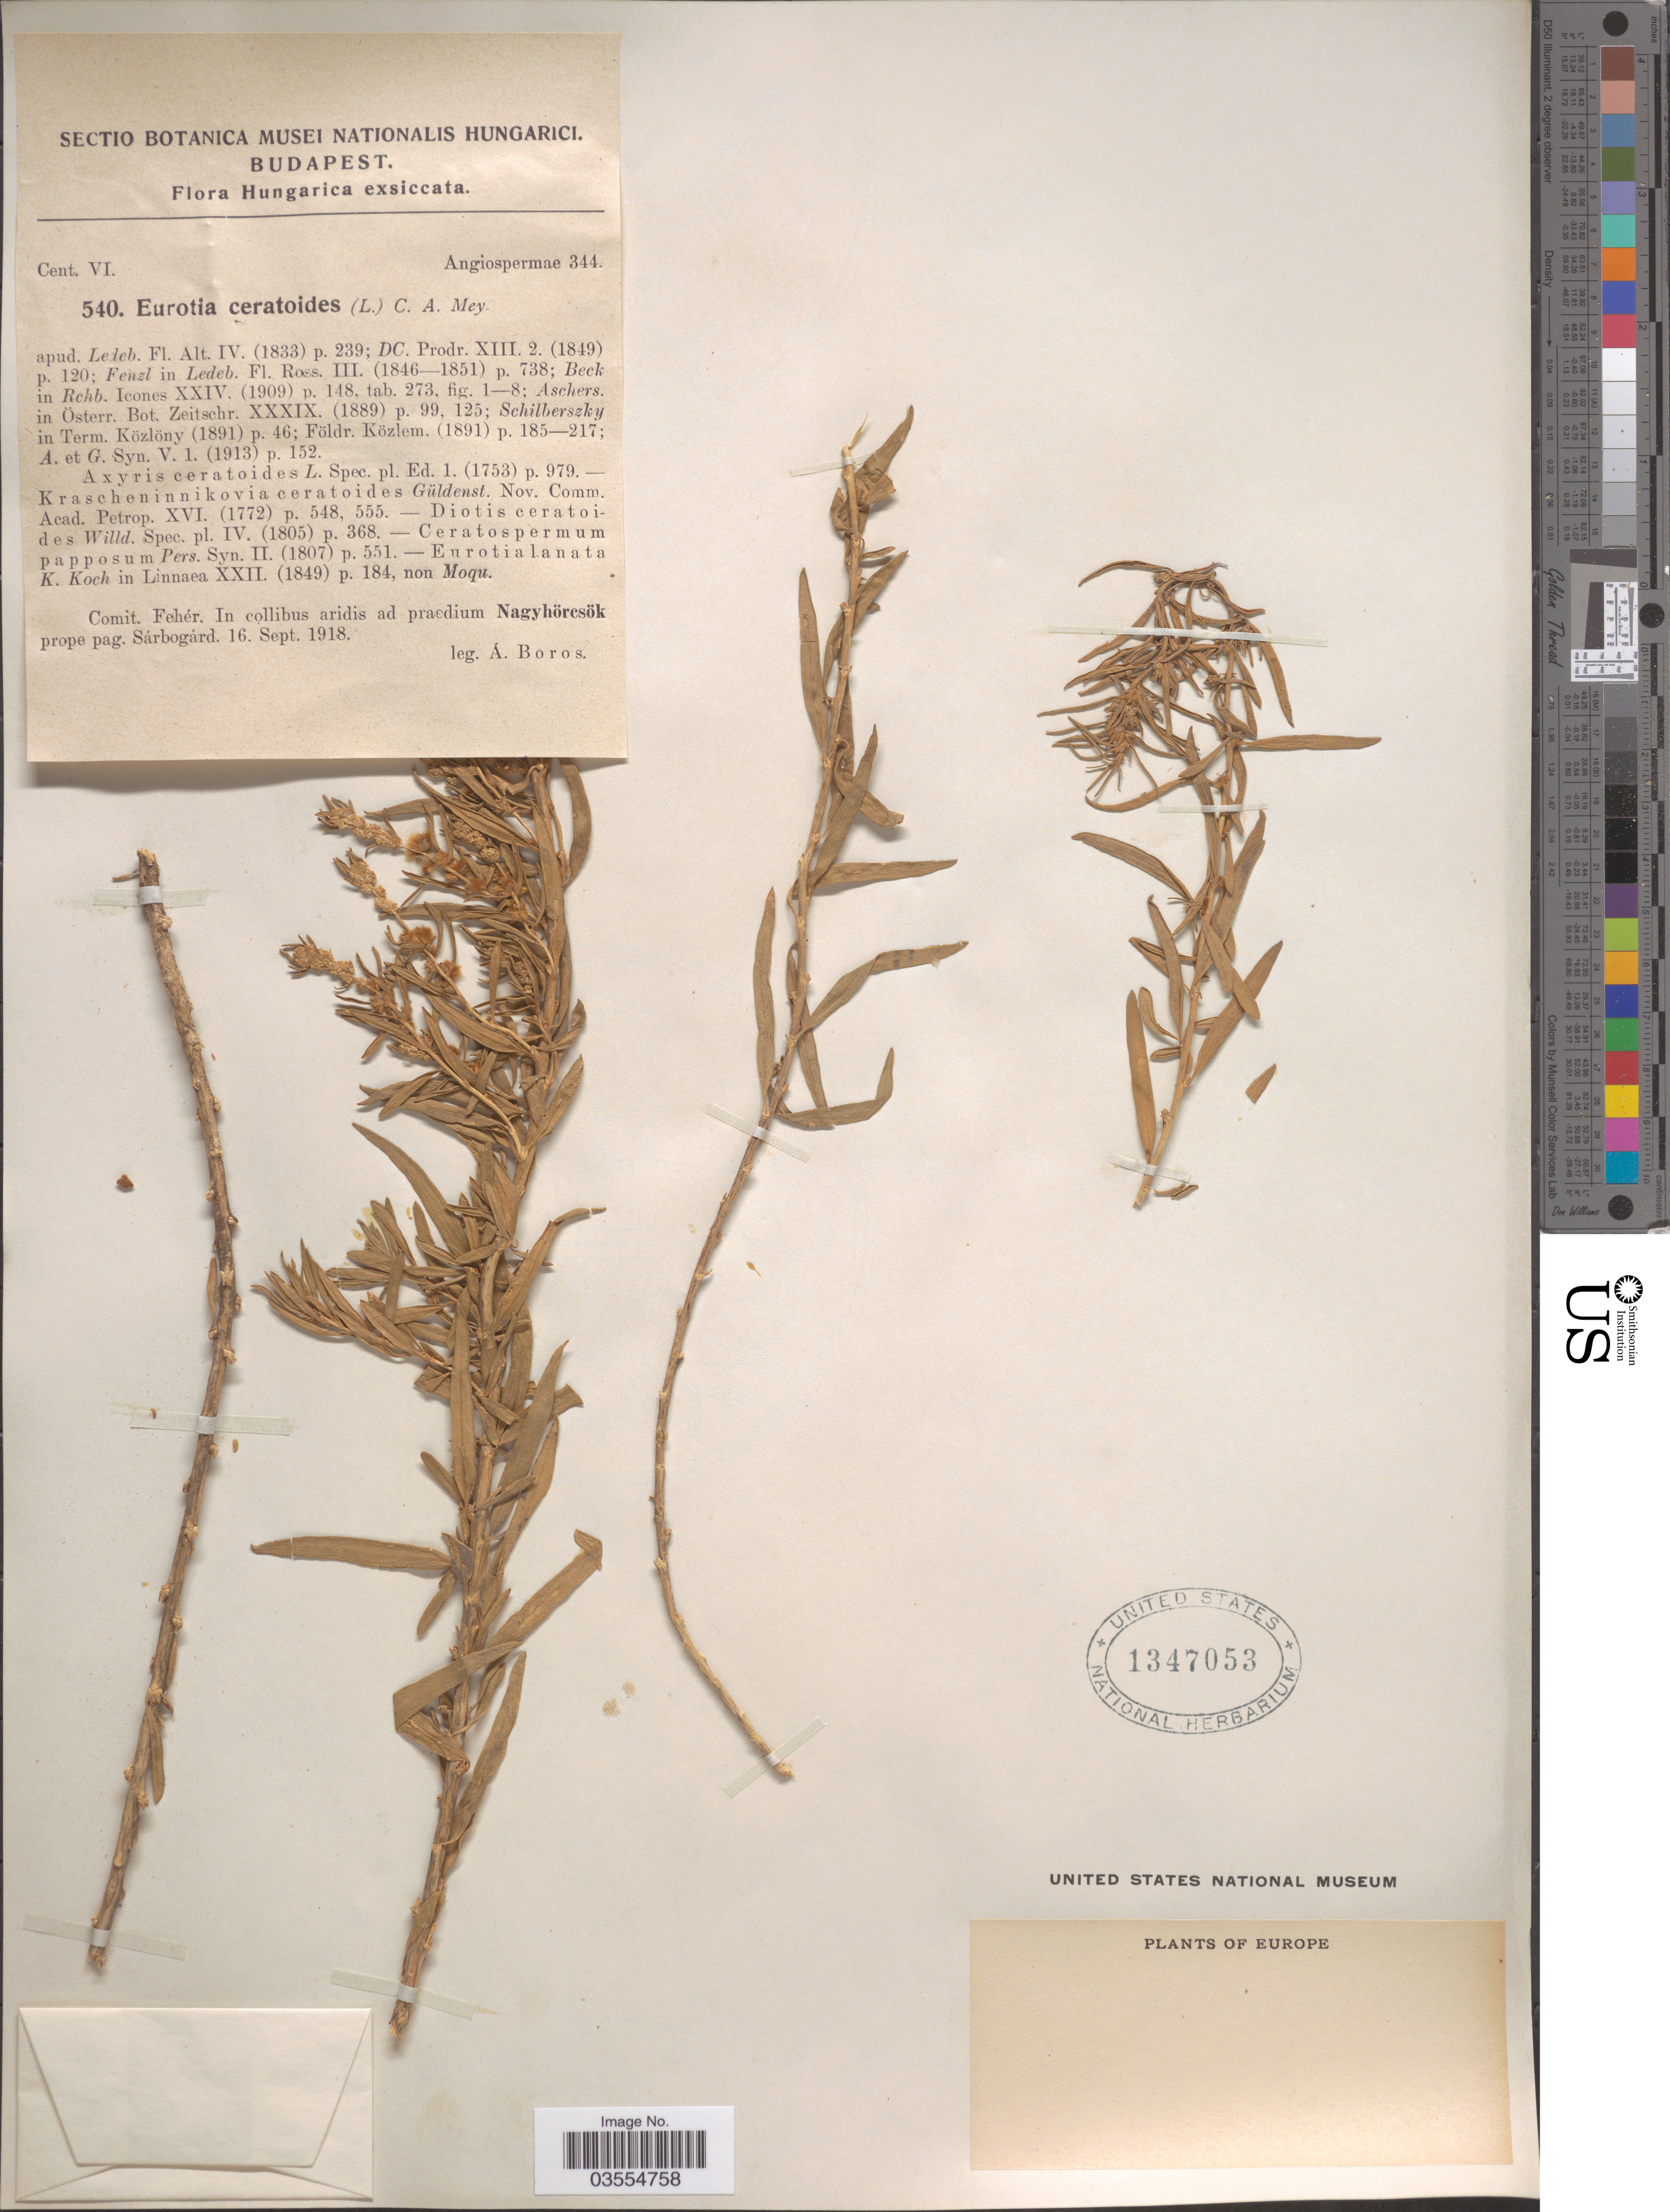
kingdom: Plantae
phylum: Tracheophyta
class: Magnoliopsida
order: Caryophyllales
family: Amaranthaceae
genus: Krascheninnikovia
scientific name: Krascheninnikovia ceratoides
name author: (L.) Gueldenst.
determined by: U.S. National Herbarium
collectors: Á. Boros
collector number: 540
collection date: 1918-09-16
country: Hungary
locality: Comit. Fehér. In collibus aridis ad praedium Nagyhörcsök prope pag. Sárbogárd.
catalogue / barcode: US 1347053